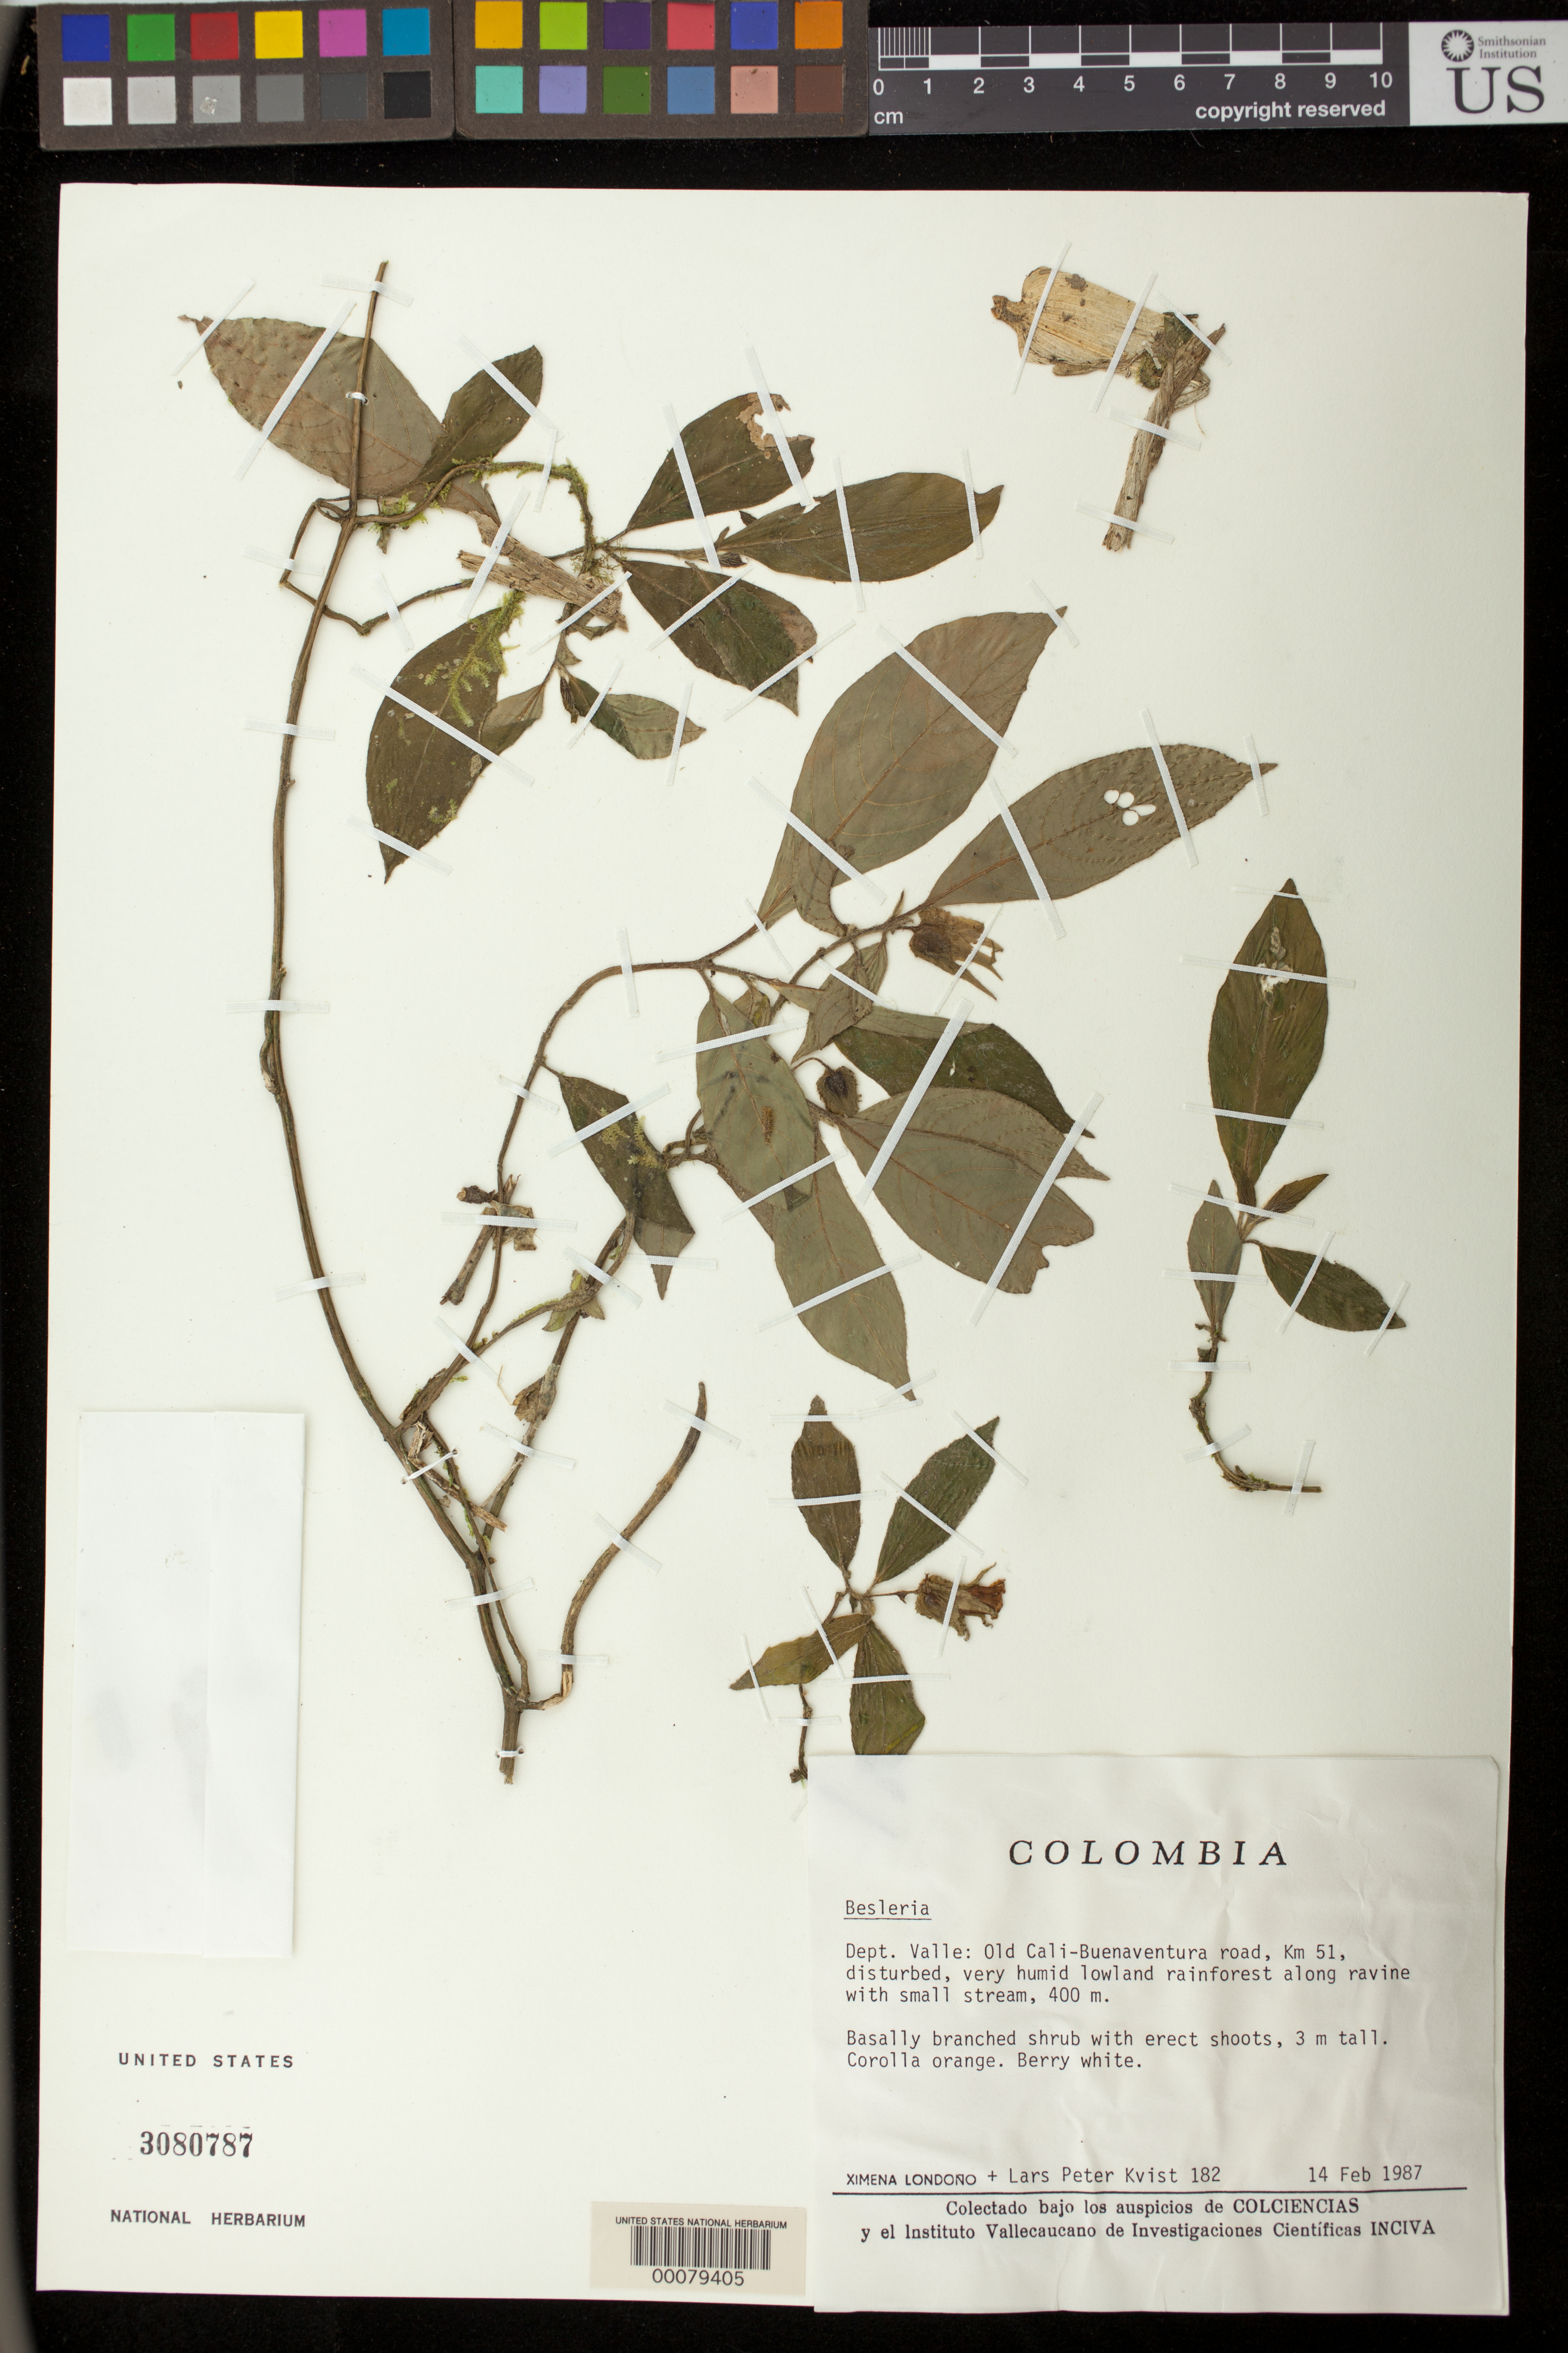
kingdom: Plantae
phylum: Tracheophyta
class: Magnoliopsida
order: Lamiales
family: Gesneriaceae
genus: Besleria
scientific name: Besleria sp.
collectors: X. Londoño & L. P. Kvist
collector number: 182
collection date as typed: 14 Feb 1987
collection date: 1987-02-14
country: Colombia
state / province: Valle del Cauca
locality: Old Cali-Buenaventura road, km 51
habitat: Disturbed, very humid lowland rainforest along ravine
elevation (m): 400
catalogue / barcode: US 3080787